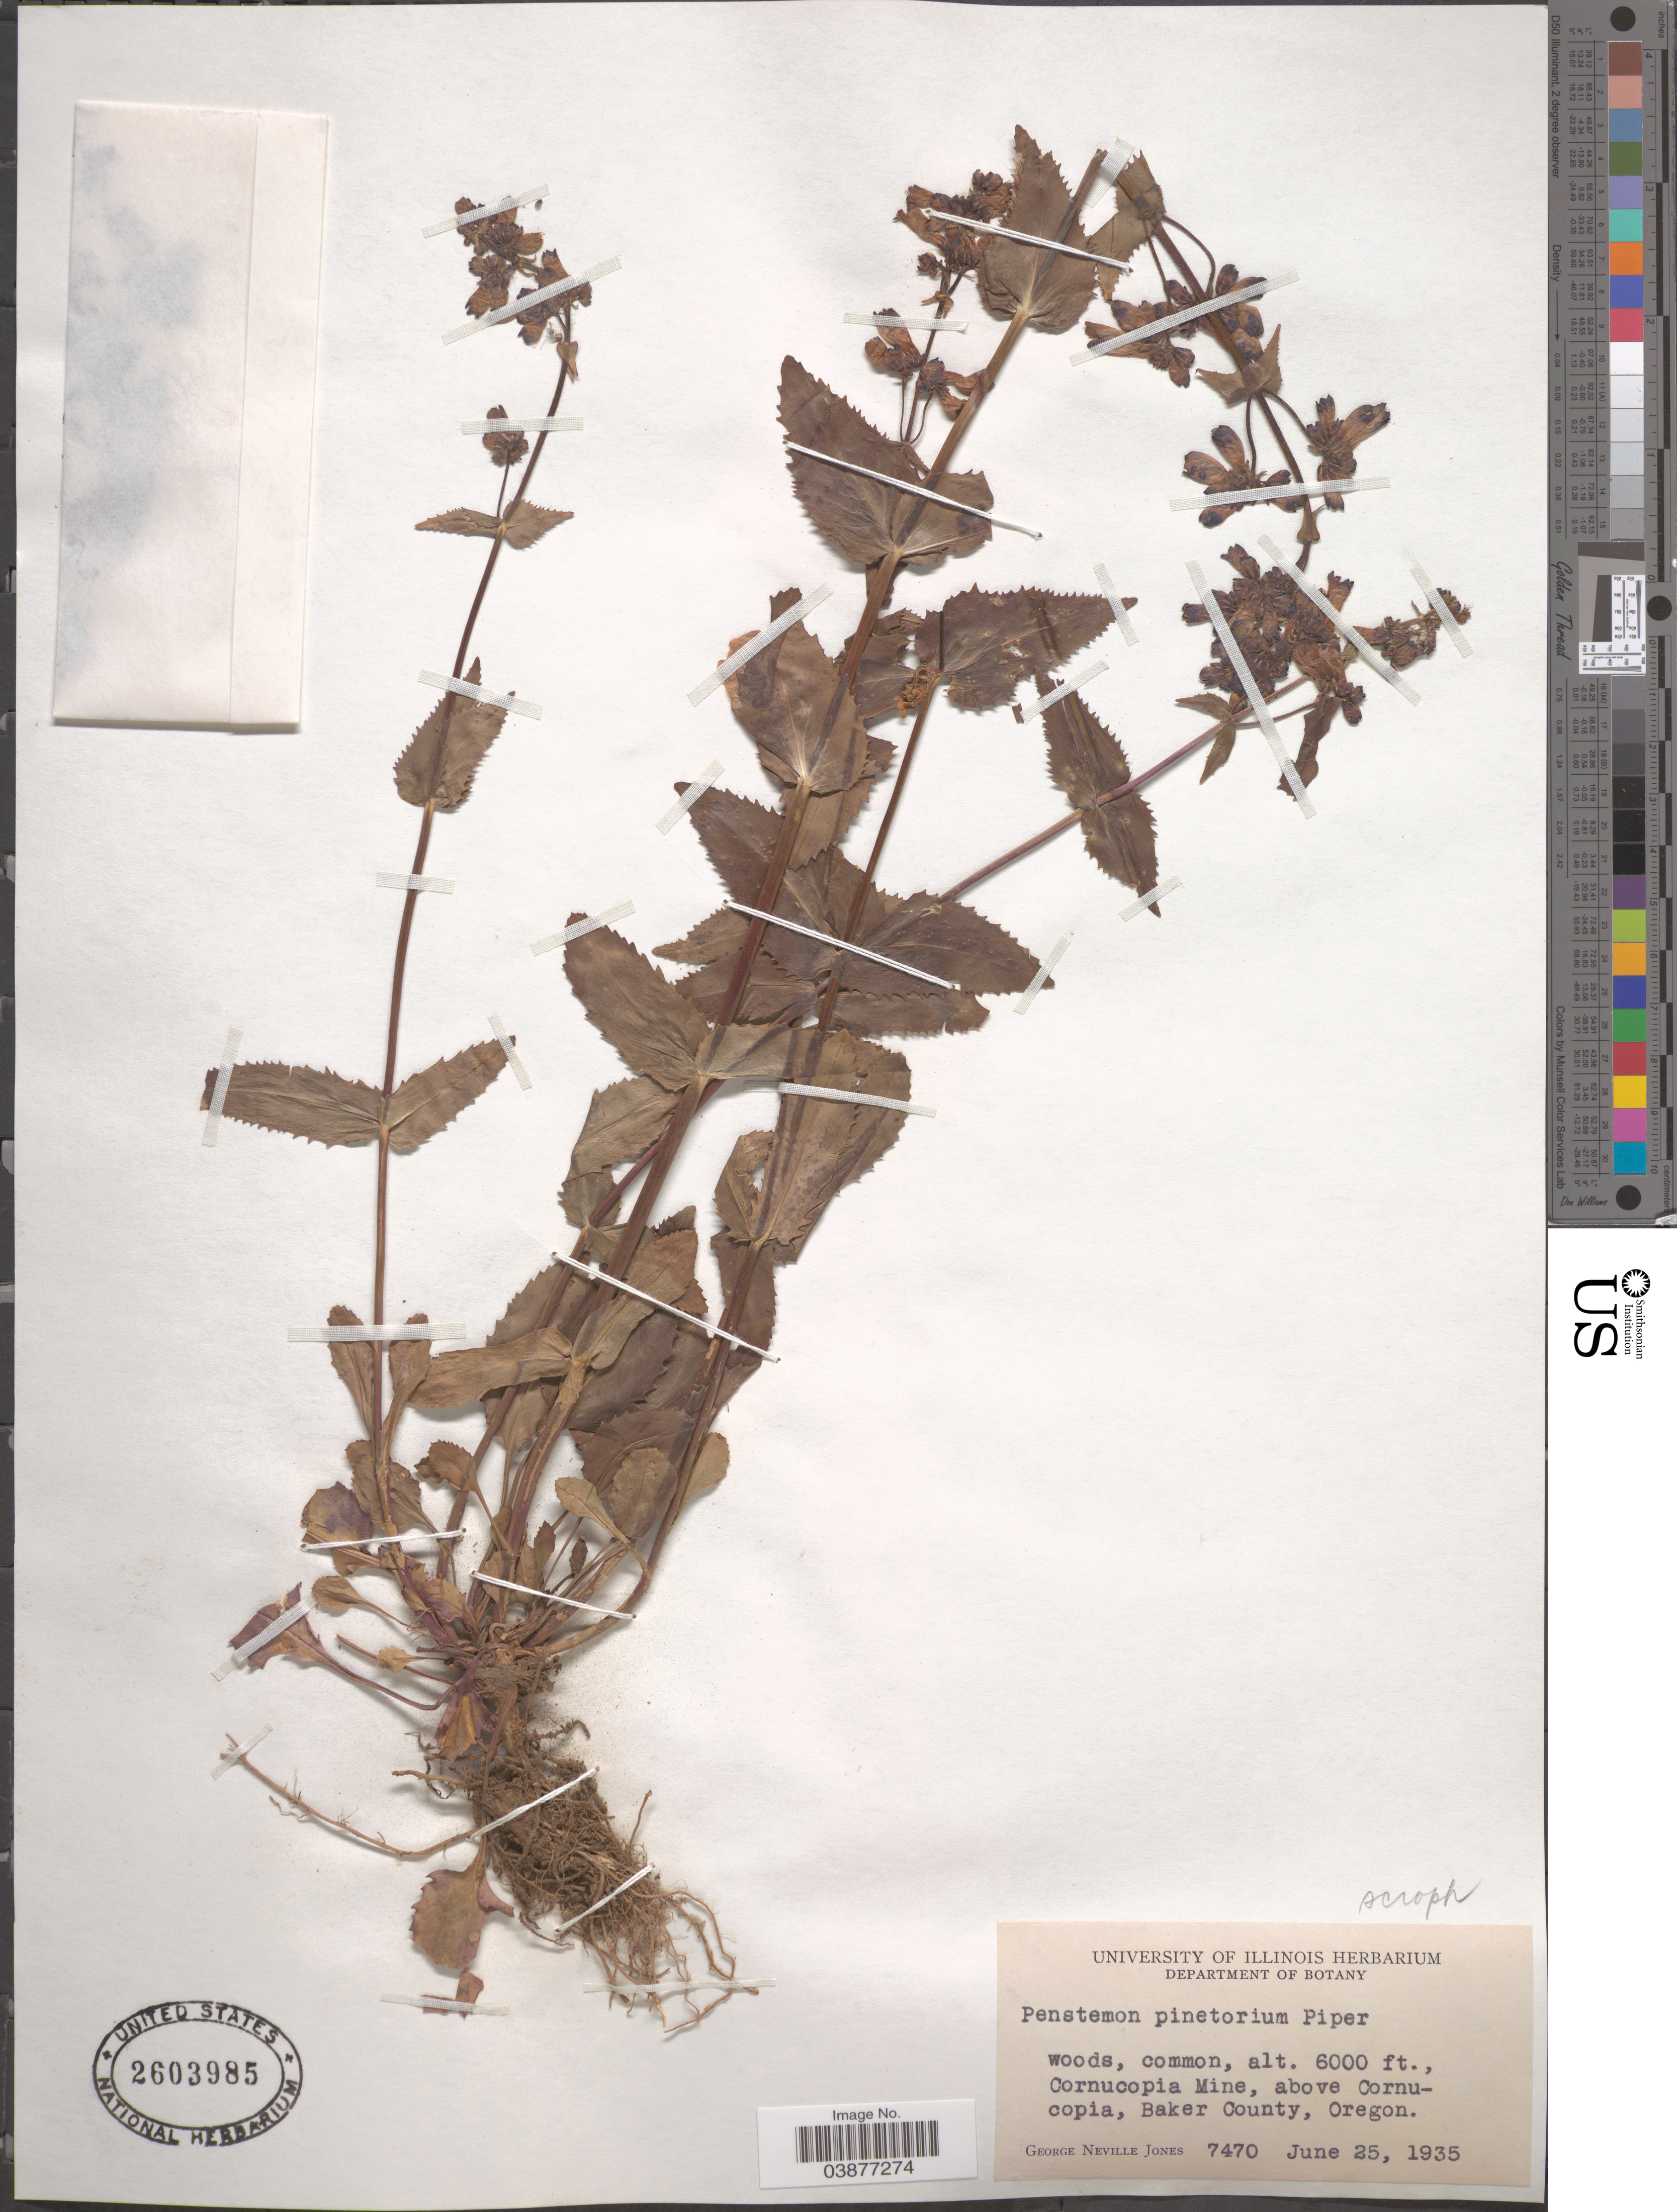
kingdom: Plantae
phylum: Tracheophyta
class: Magnoliopsida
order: Lamiales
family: Plantaginaceae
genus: Penstemon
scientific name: Penstemon pinetorum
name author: Piper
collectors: G. N. Jones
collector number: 7470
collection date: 1935-06-25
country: United States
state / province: Oregon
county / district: Baker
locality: Cornucopia Mine, above Cornucopia, Baker County.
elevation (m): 1829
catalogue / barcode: US 2603985